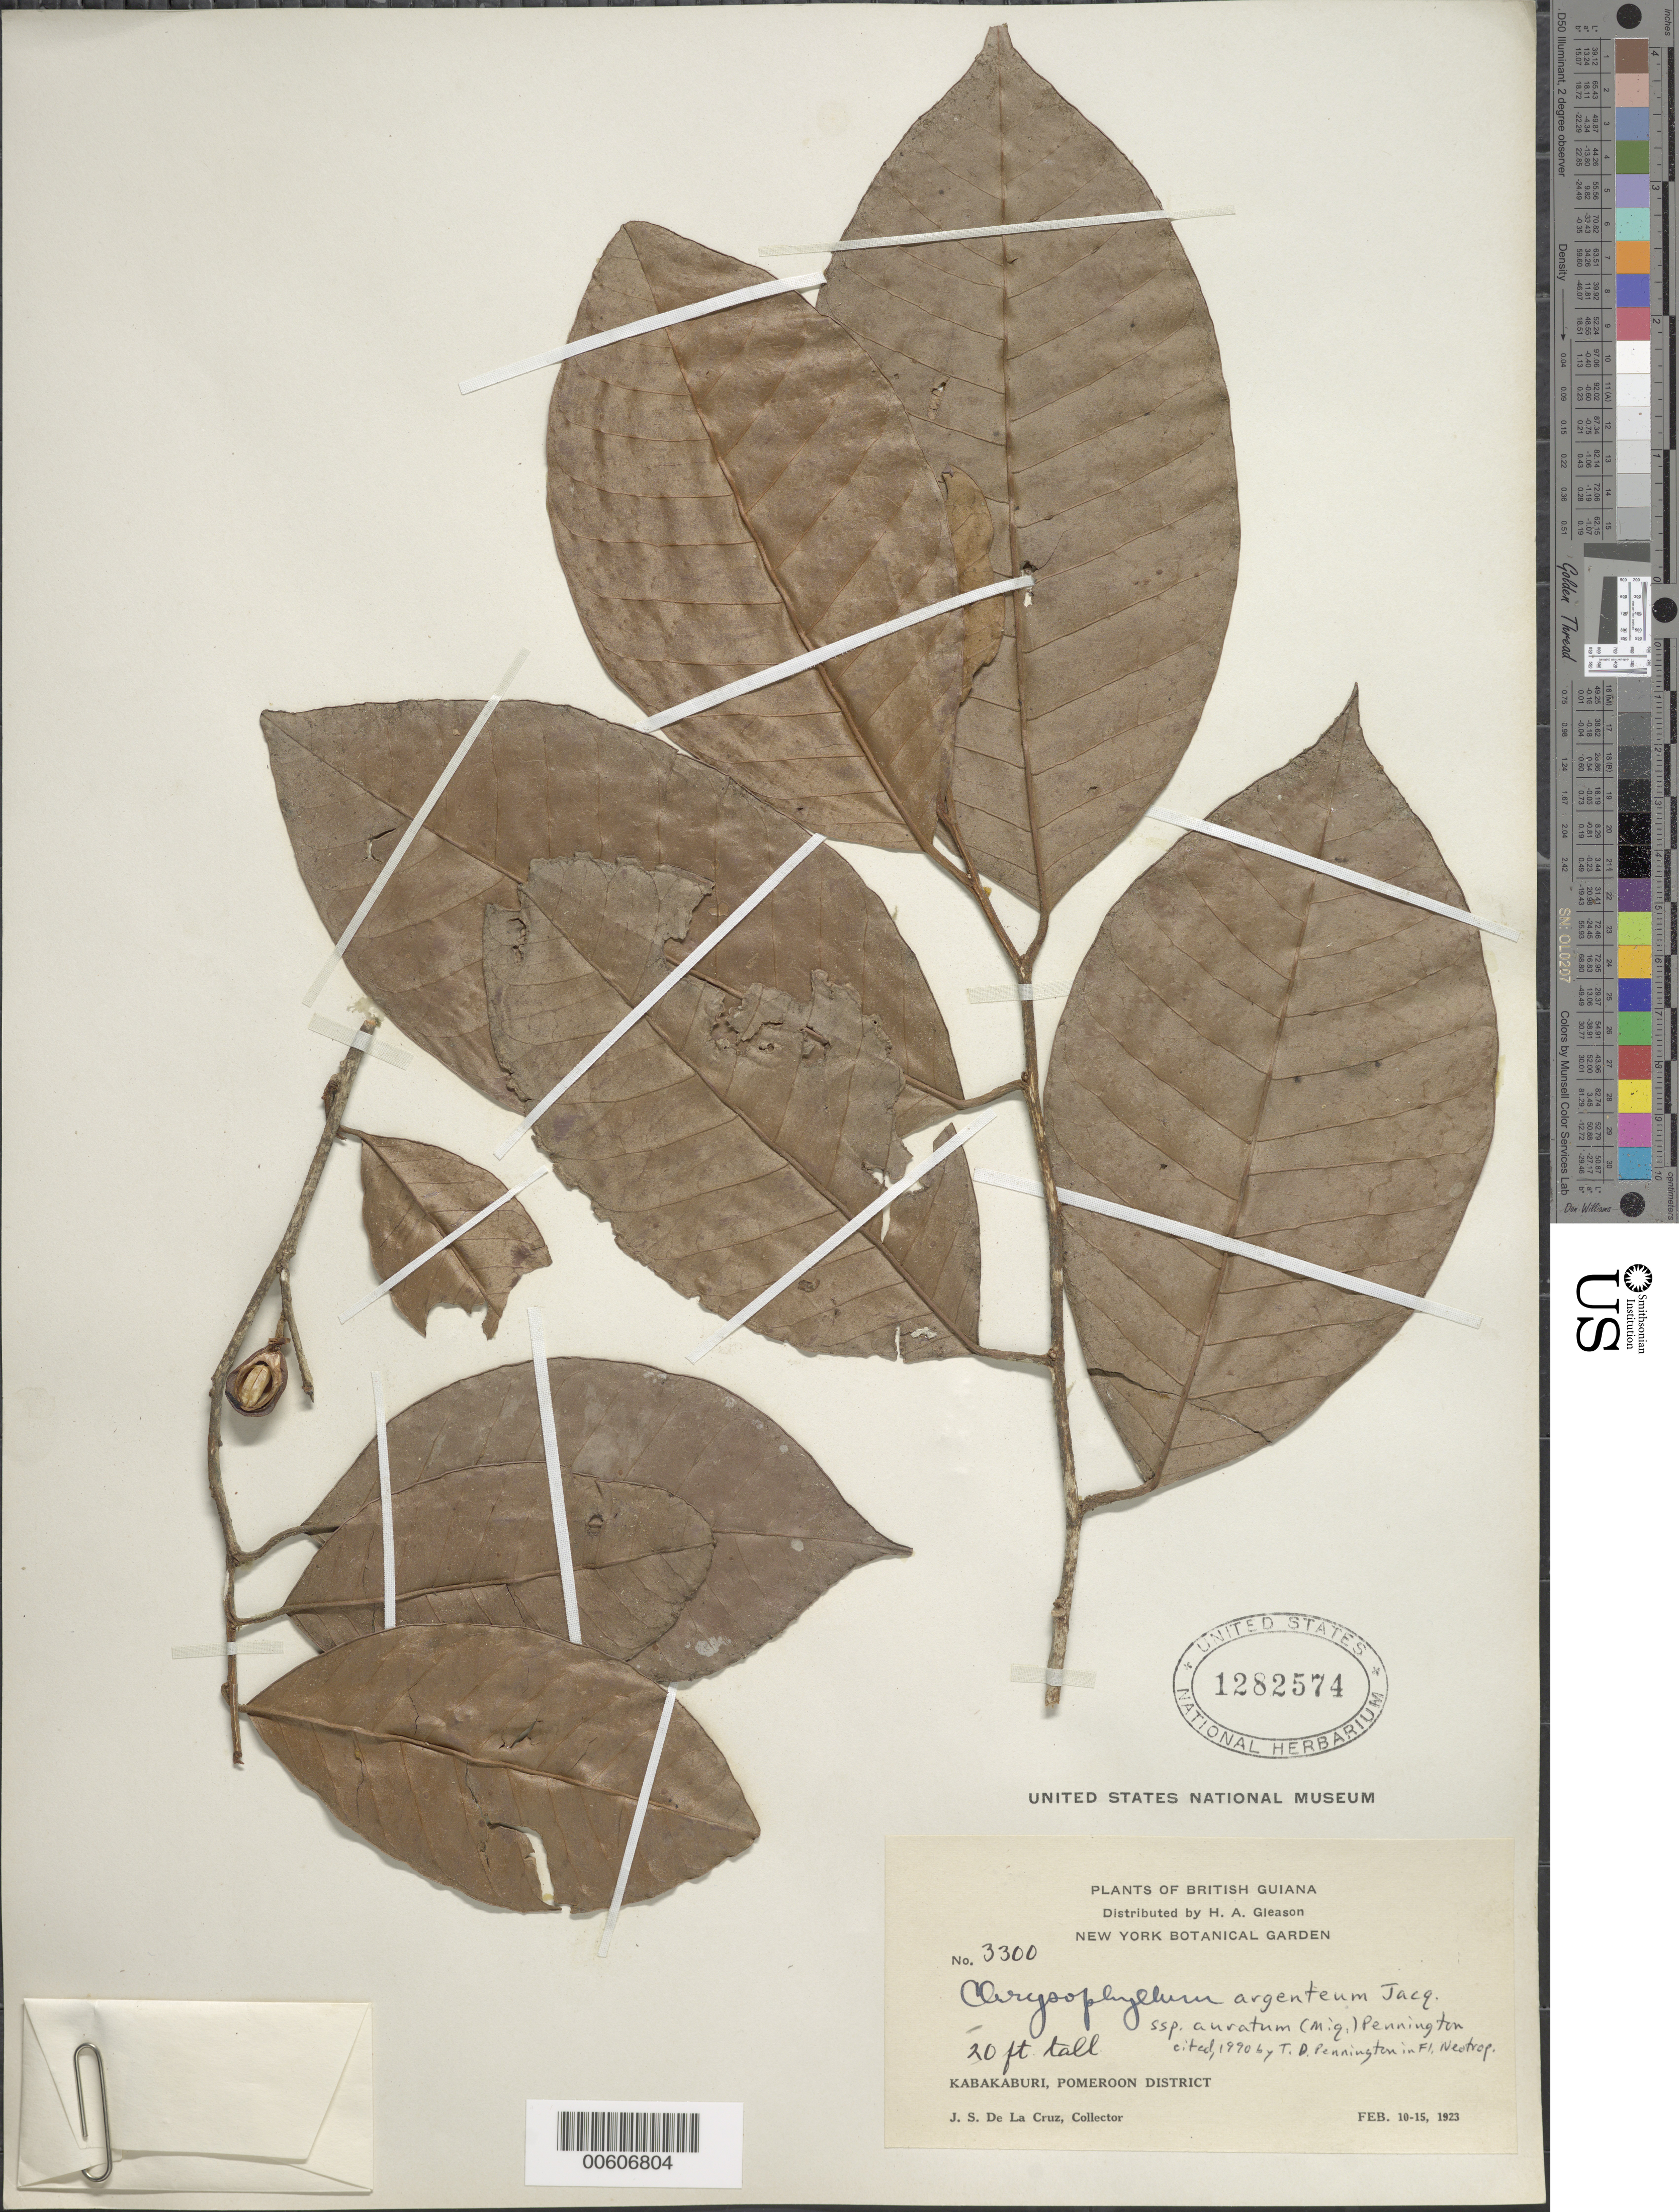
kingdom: Plantae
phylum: Tracheophyta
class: Magnoliopsida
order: Ericales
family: Sapotaceae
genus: Chrysophyllum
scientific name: Chrysophyllum argenteum subsp. auratum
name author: (Miq.) T.D. Penn.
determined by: Pennington, T. D., (K)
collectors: J. S. de la Cruz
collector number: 3300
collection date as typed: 10-Feb-23 to 15-Feb-23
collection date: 1923-02-10/1923-02-15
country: Guyana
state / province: Pomeroon-Supenaam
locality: Kabakaburi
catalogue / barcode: US 1282574